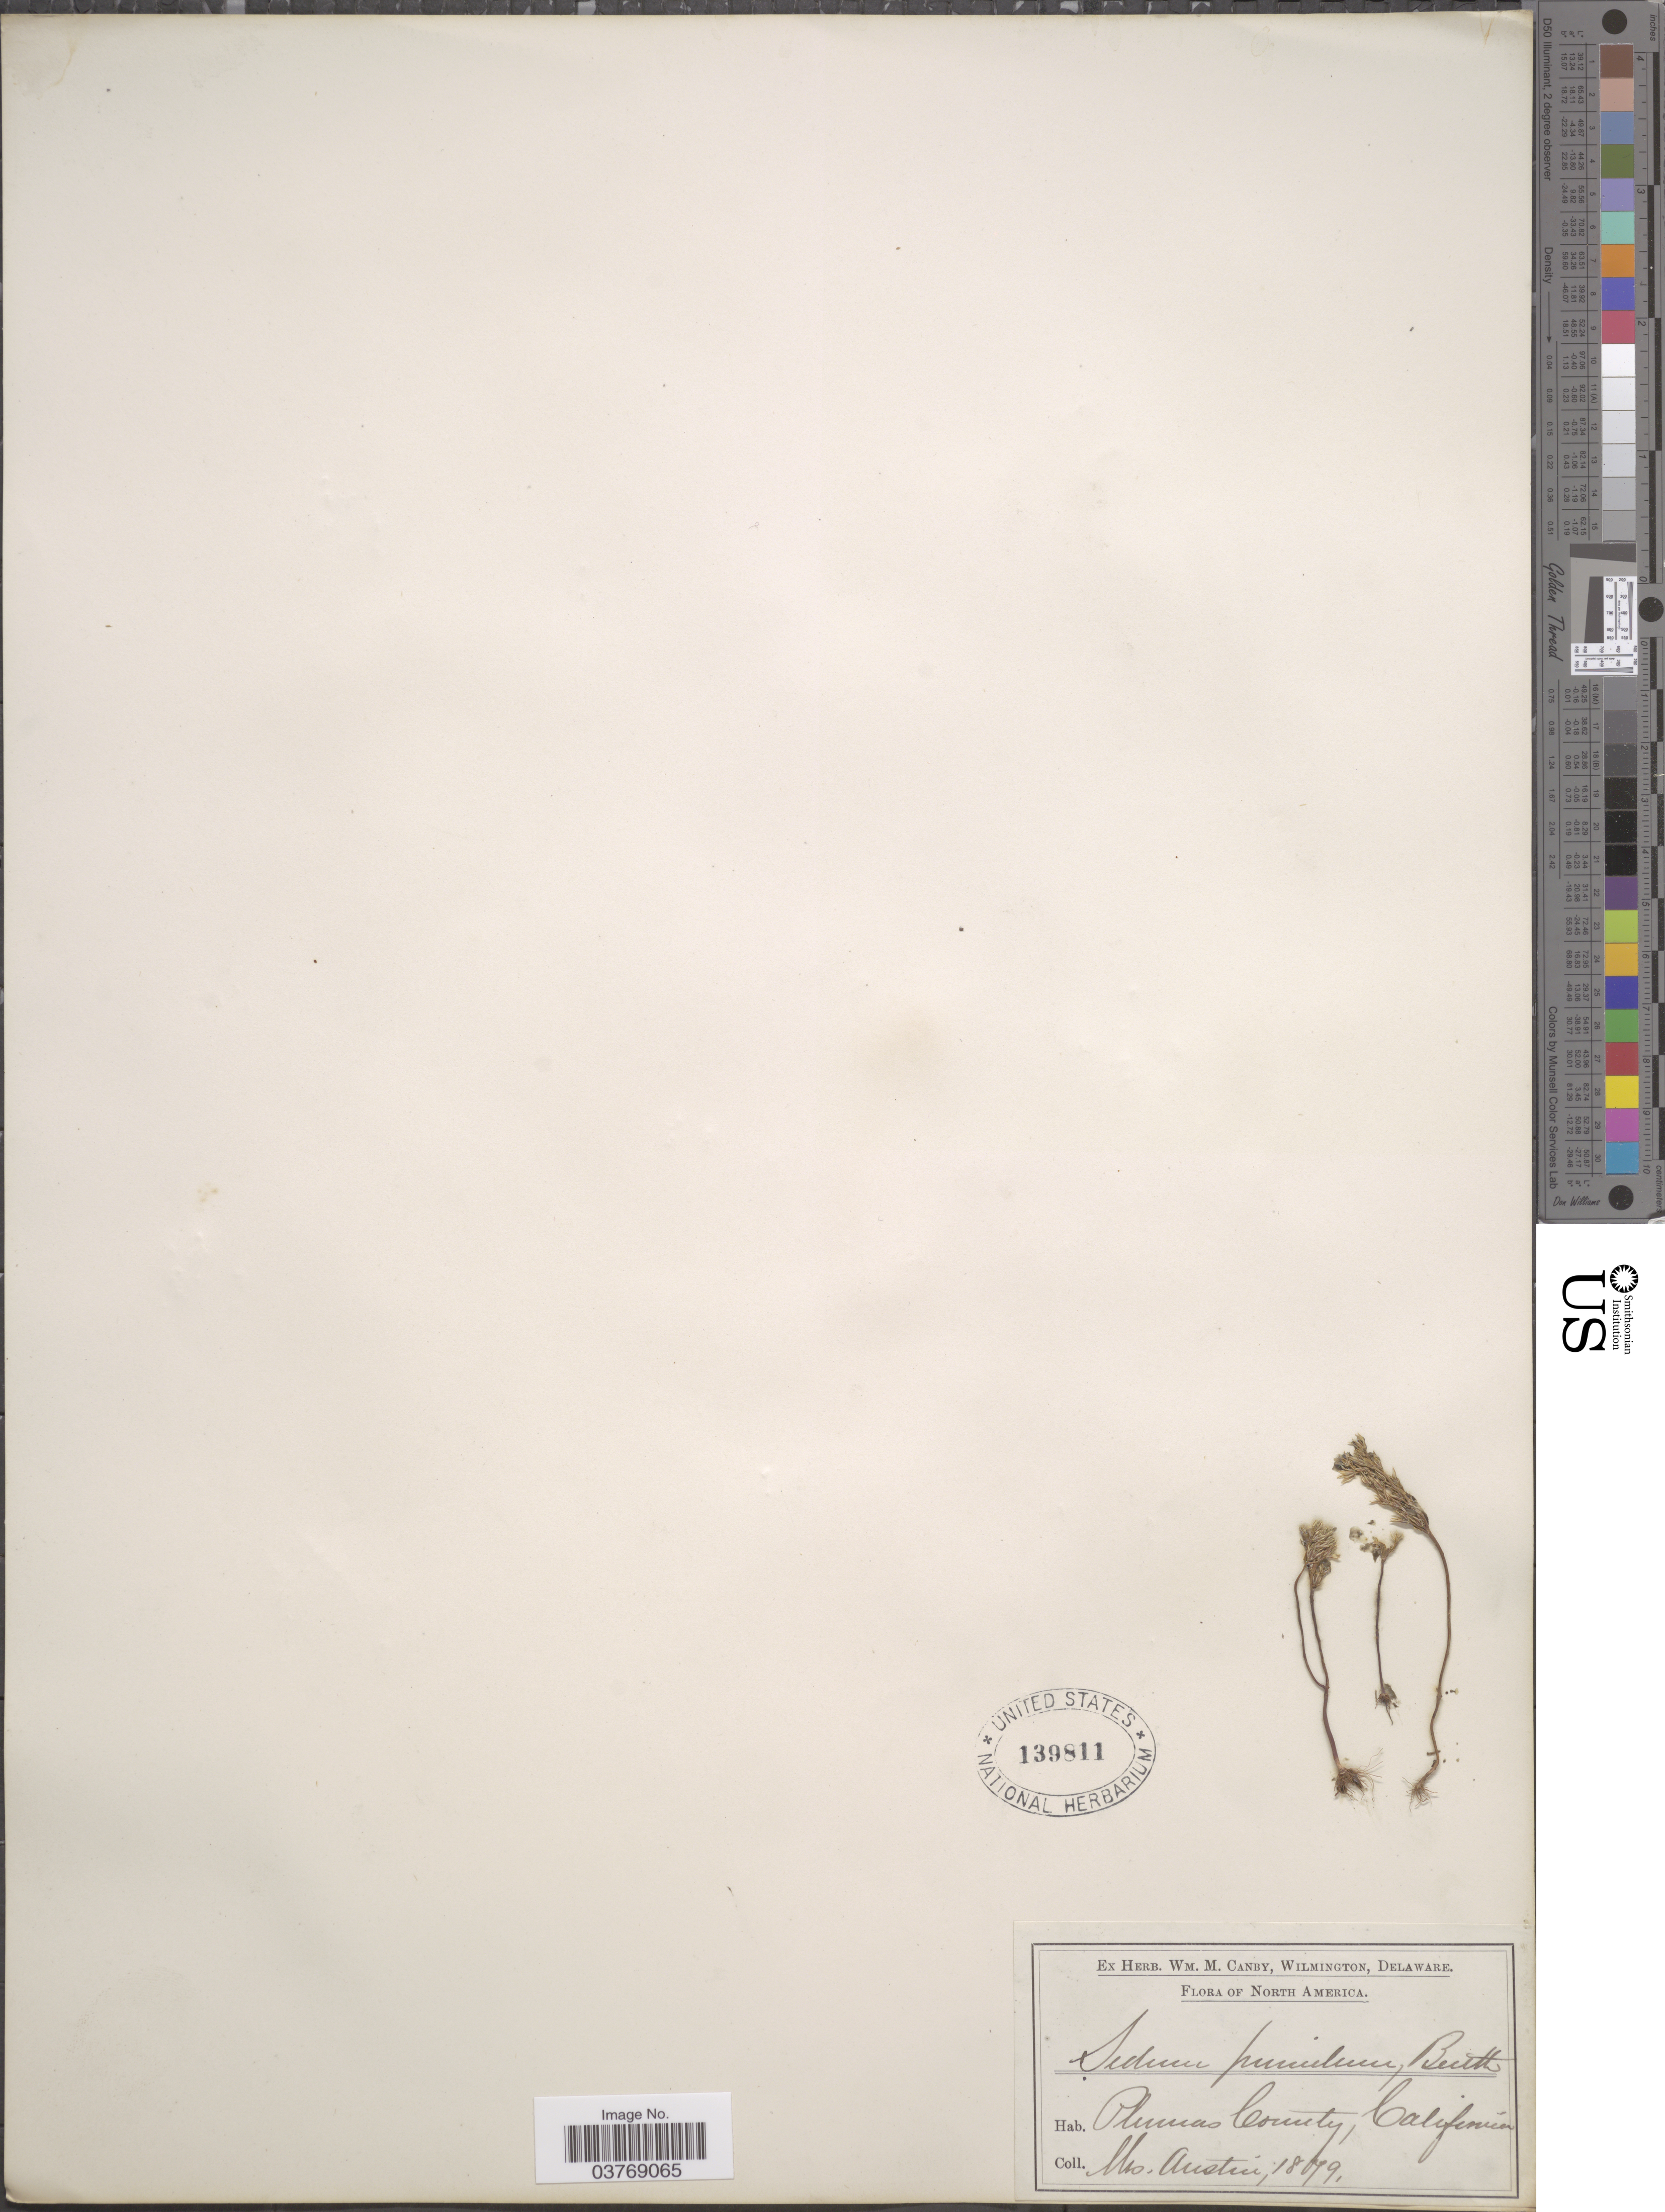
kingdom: Plantae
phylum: Tracheophyta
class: Magnoliopsida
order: Saxifragales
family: Crassulaceae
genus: Sedella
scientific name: Sedella pumila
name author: (Benth.) Britton & Rose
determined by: U.S. National Herbarium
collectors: Austin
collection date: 1879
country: United States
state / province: California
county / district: Plumas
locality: Plumas County.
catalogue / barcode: US 139811